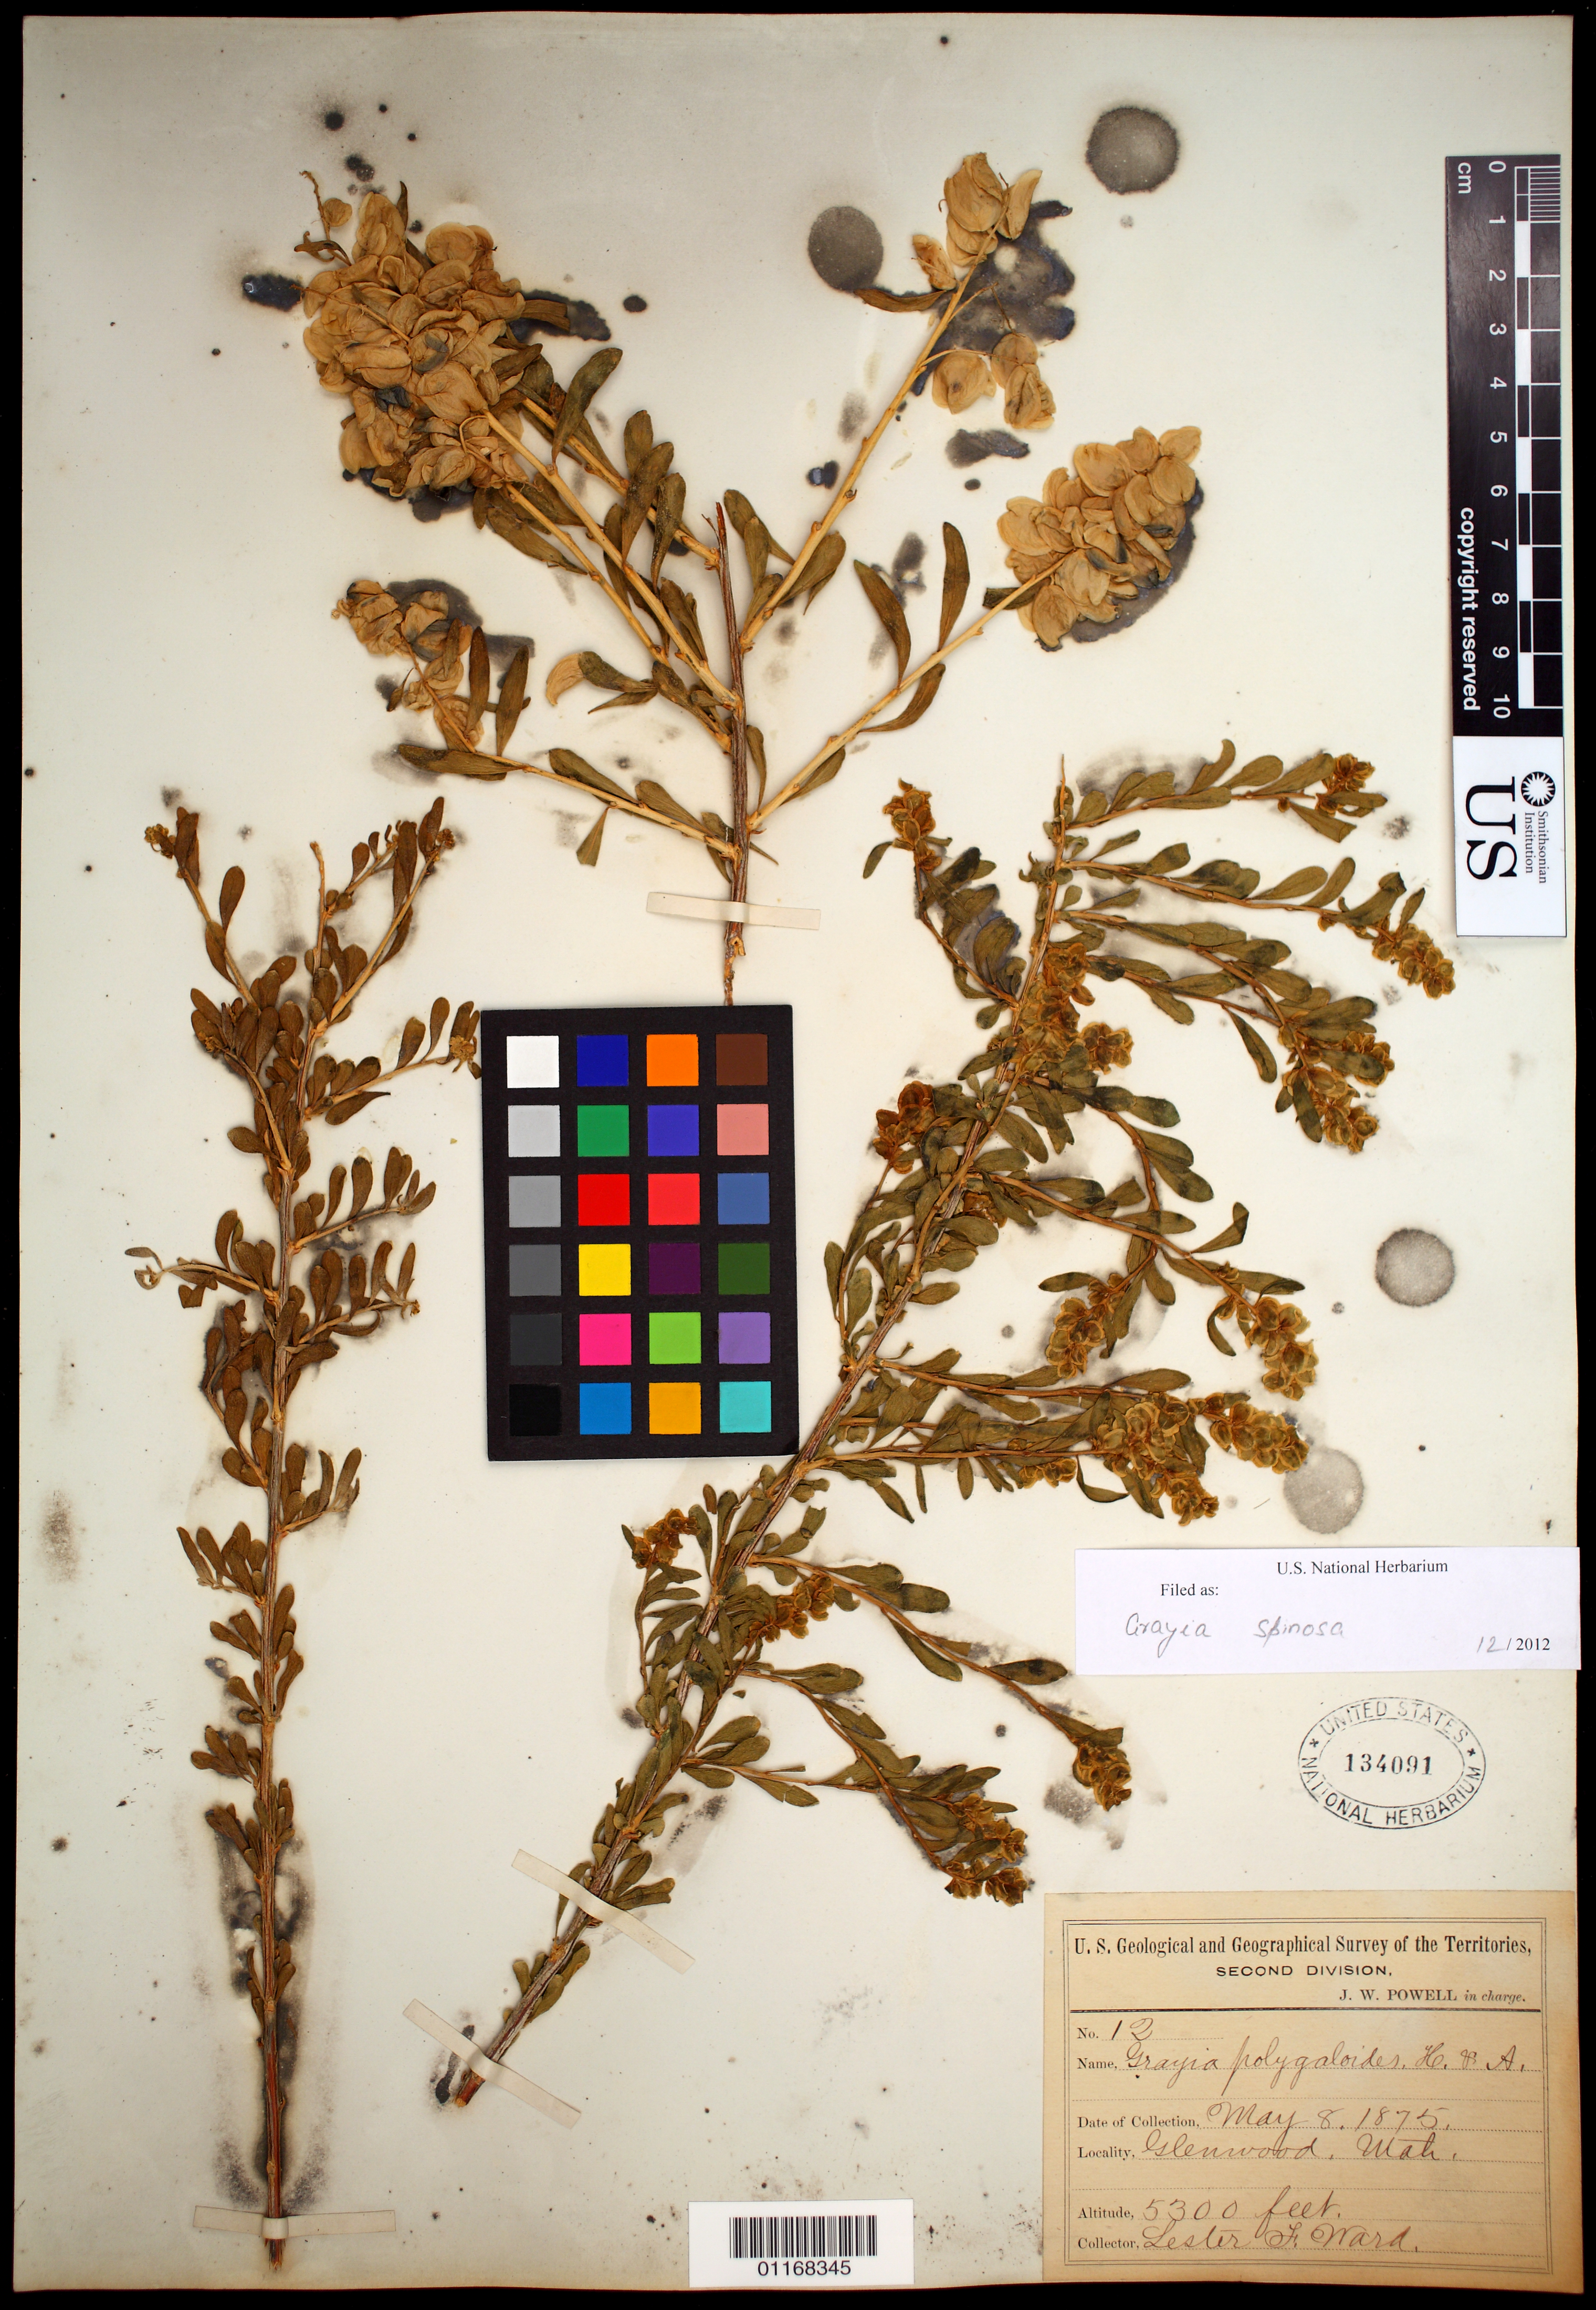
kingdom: Plantae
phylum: Tracheophyta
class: Magnoliopsida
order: Caryophyllales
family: Amaranthaceae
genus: Grayia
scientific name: Grayia spinosa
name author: (Hook.) Moq.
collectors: L. F. Ward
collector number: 12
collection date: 1875-05-10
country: United States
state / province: Utah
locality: Glenwood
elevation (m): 1615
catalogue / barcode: US 134091